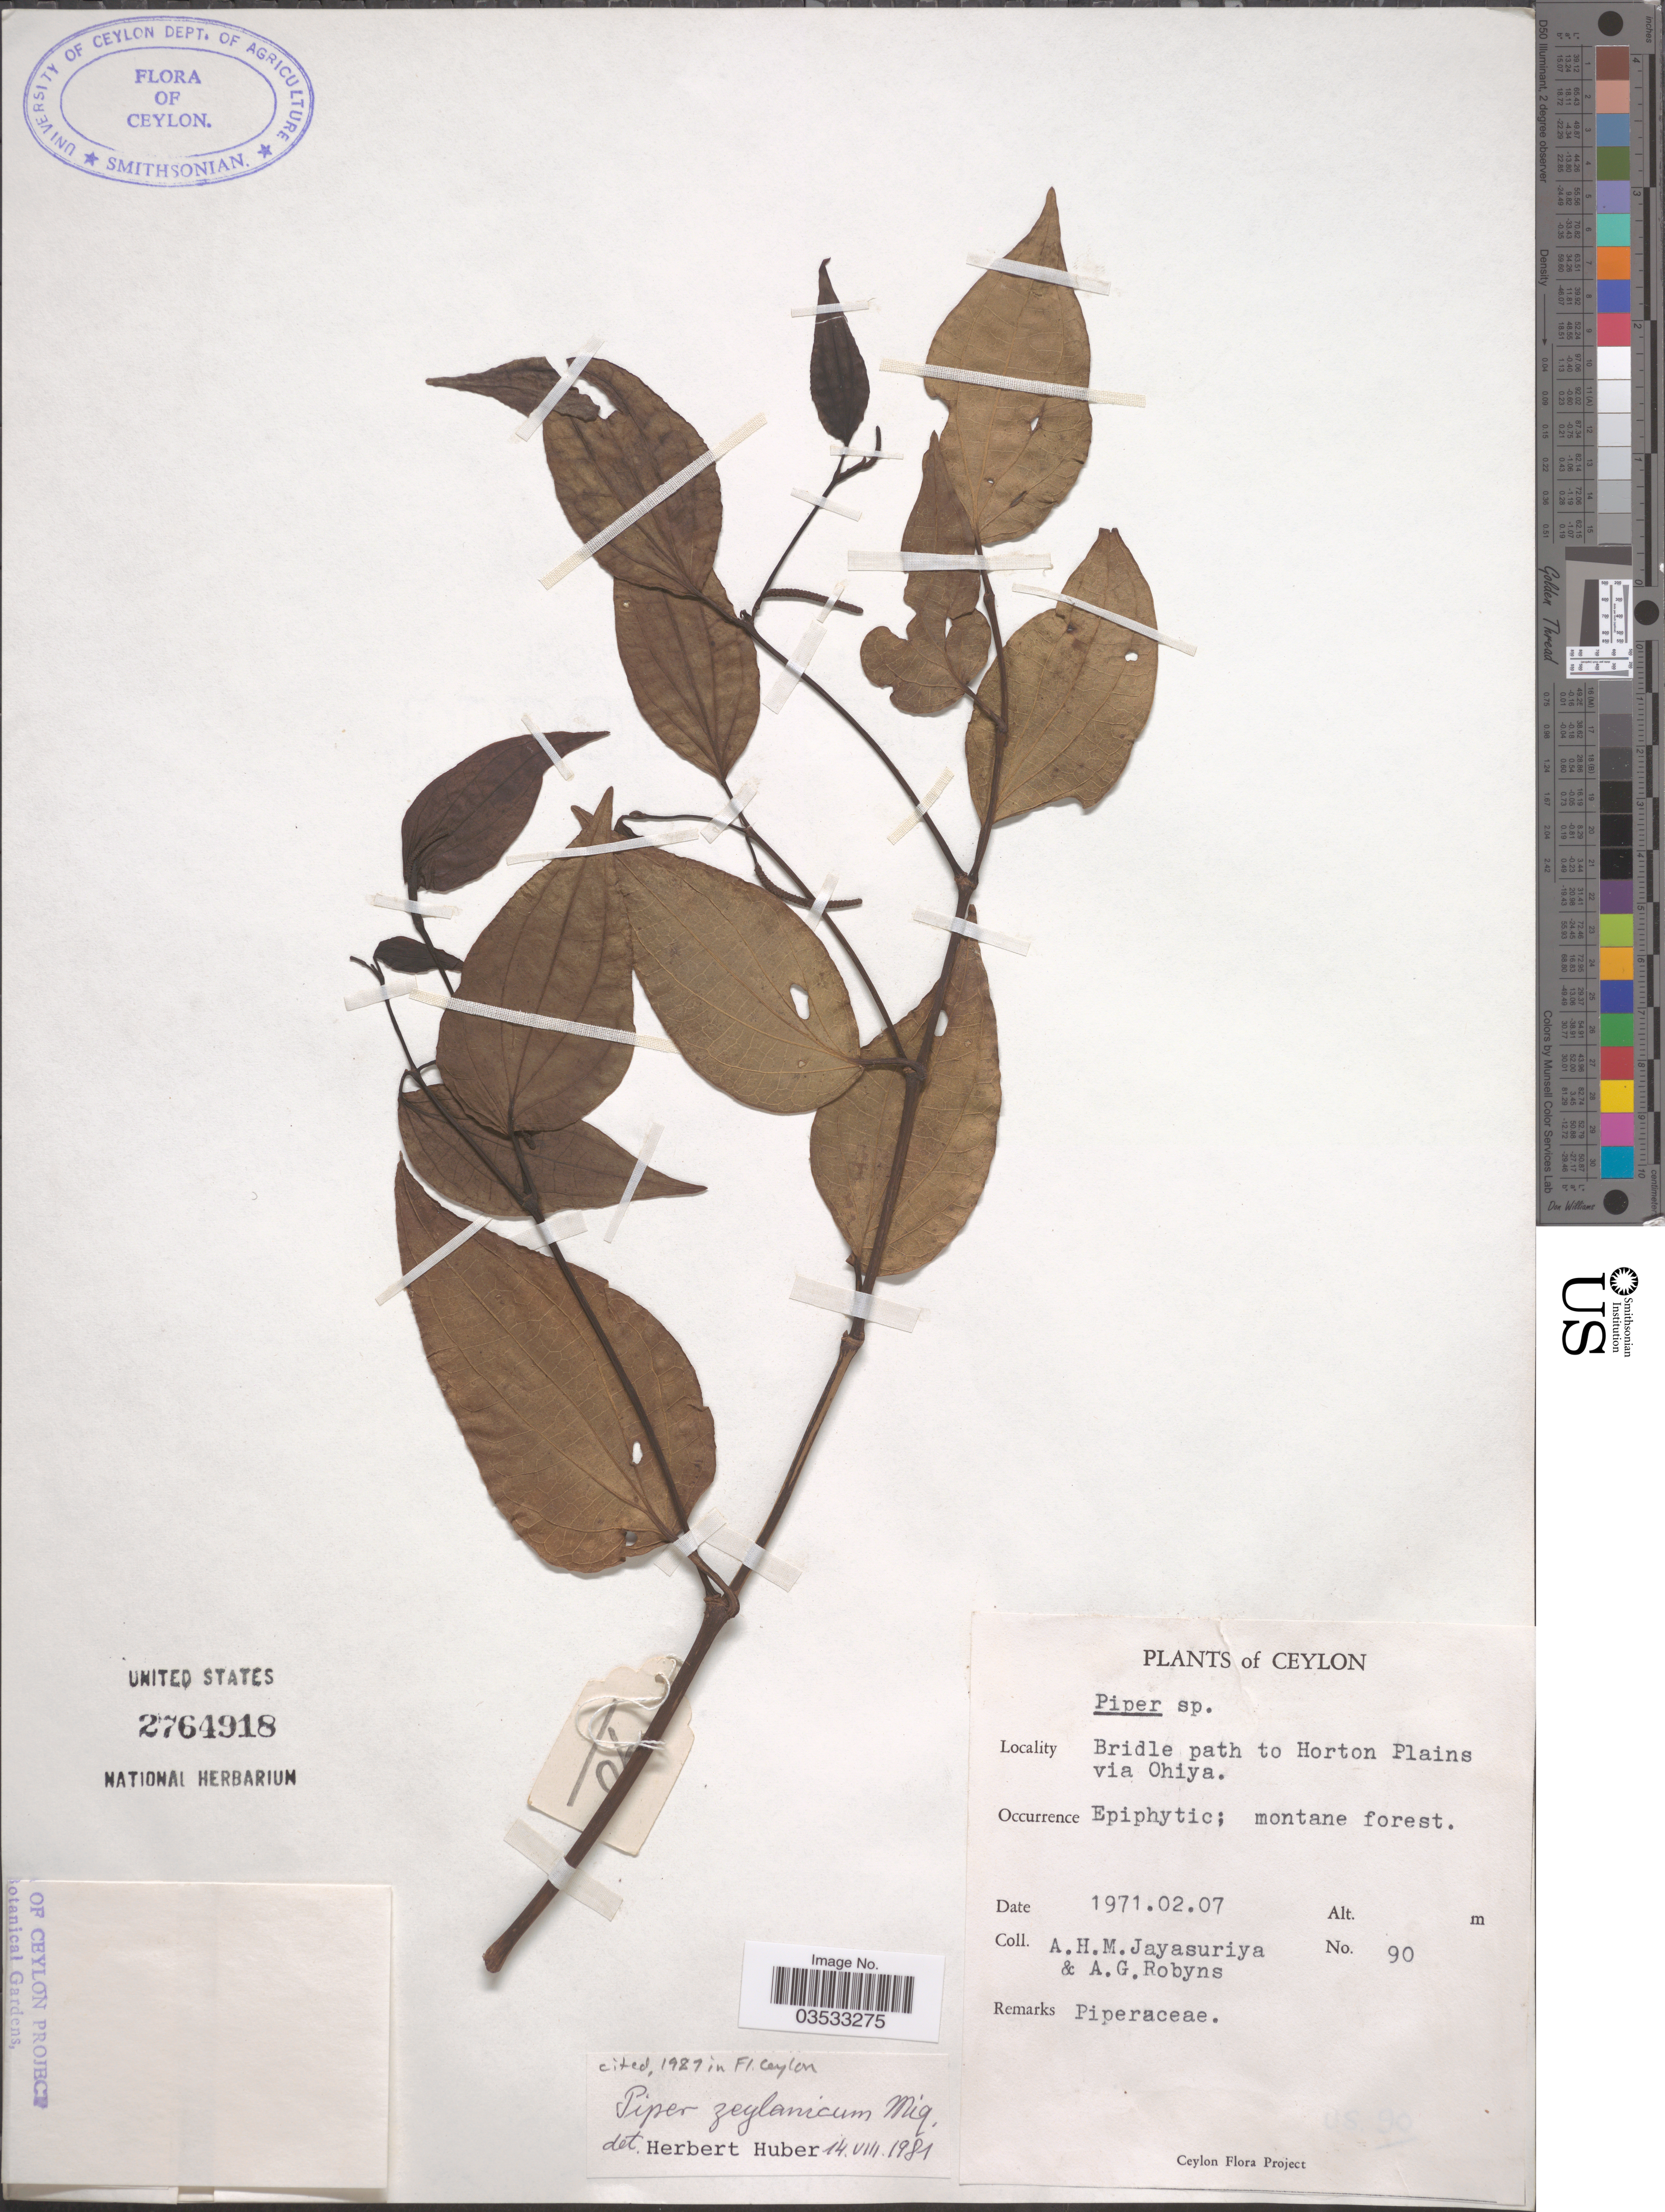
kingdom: Plantae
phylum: Tracheophyta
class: Magnoliopsida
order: Piperales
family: Piperaceae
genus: Piper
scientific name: Piper zeylanicum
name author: Miq.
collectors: A. H. Jayasuriya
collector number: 90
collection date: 1971-02-07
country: Sri Lanka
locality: Ceylon. Bridle path to Horton Plains via Ohiya.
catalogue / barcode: US 2764918